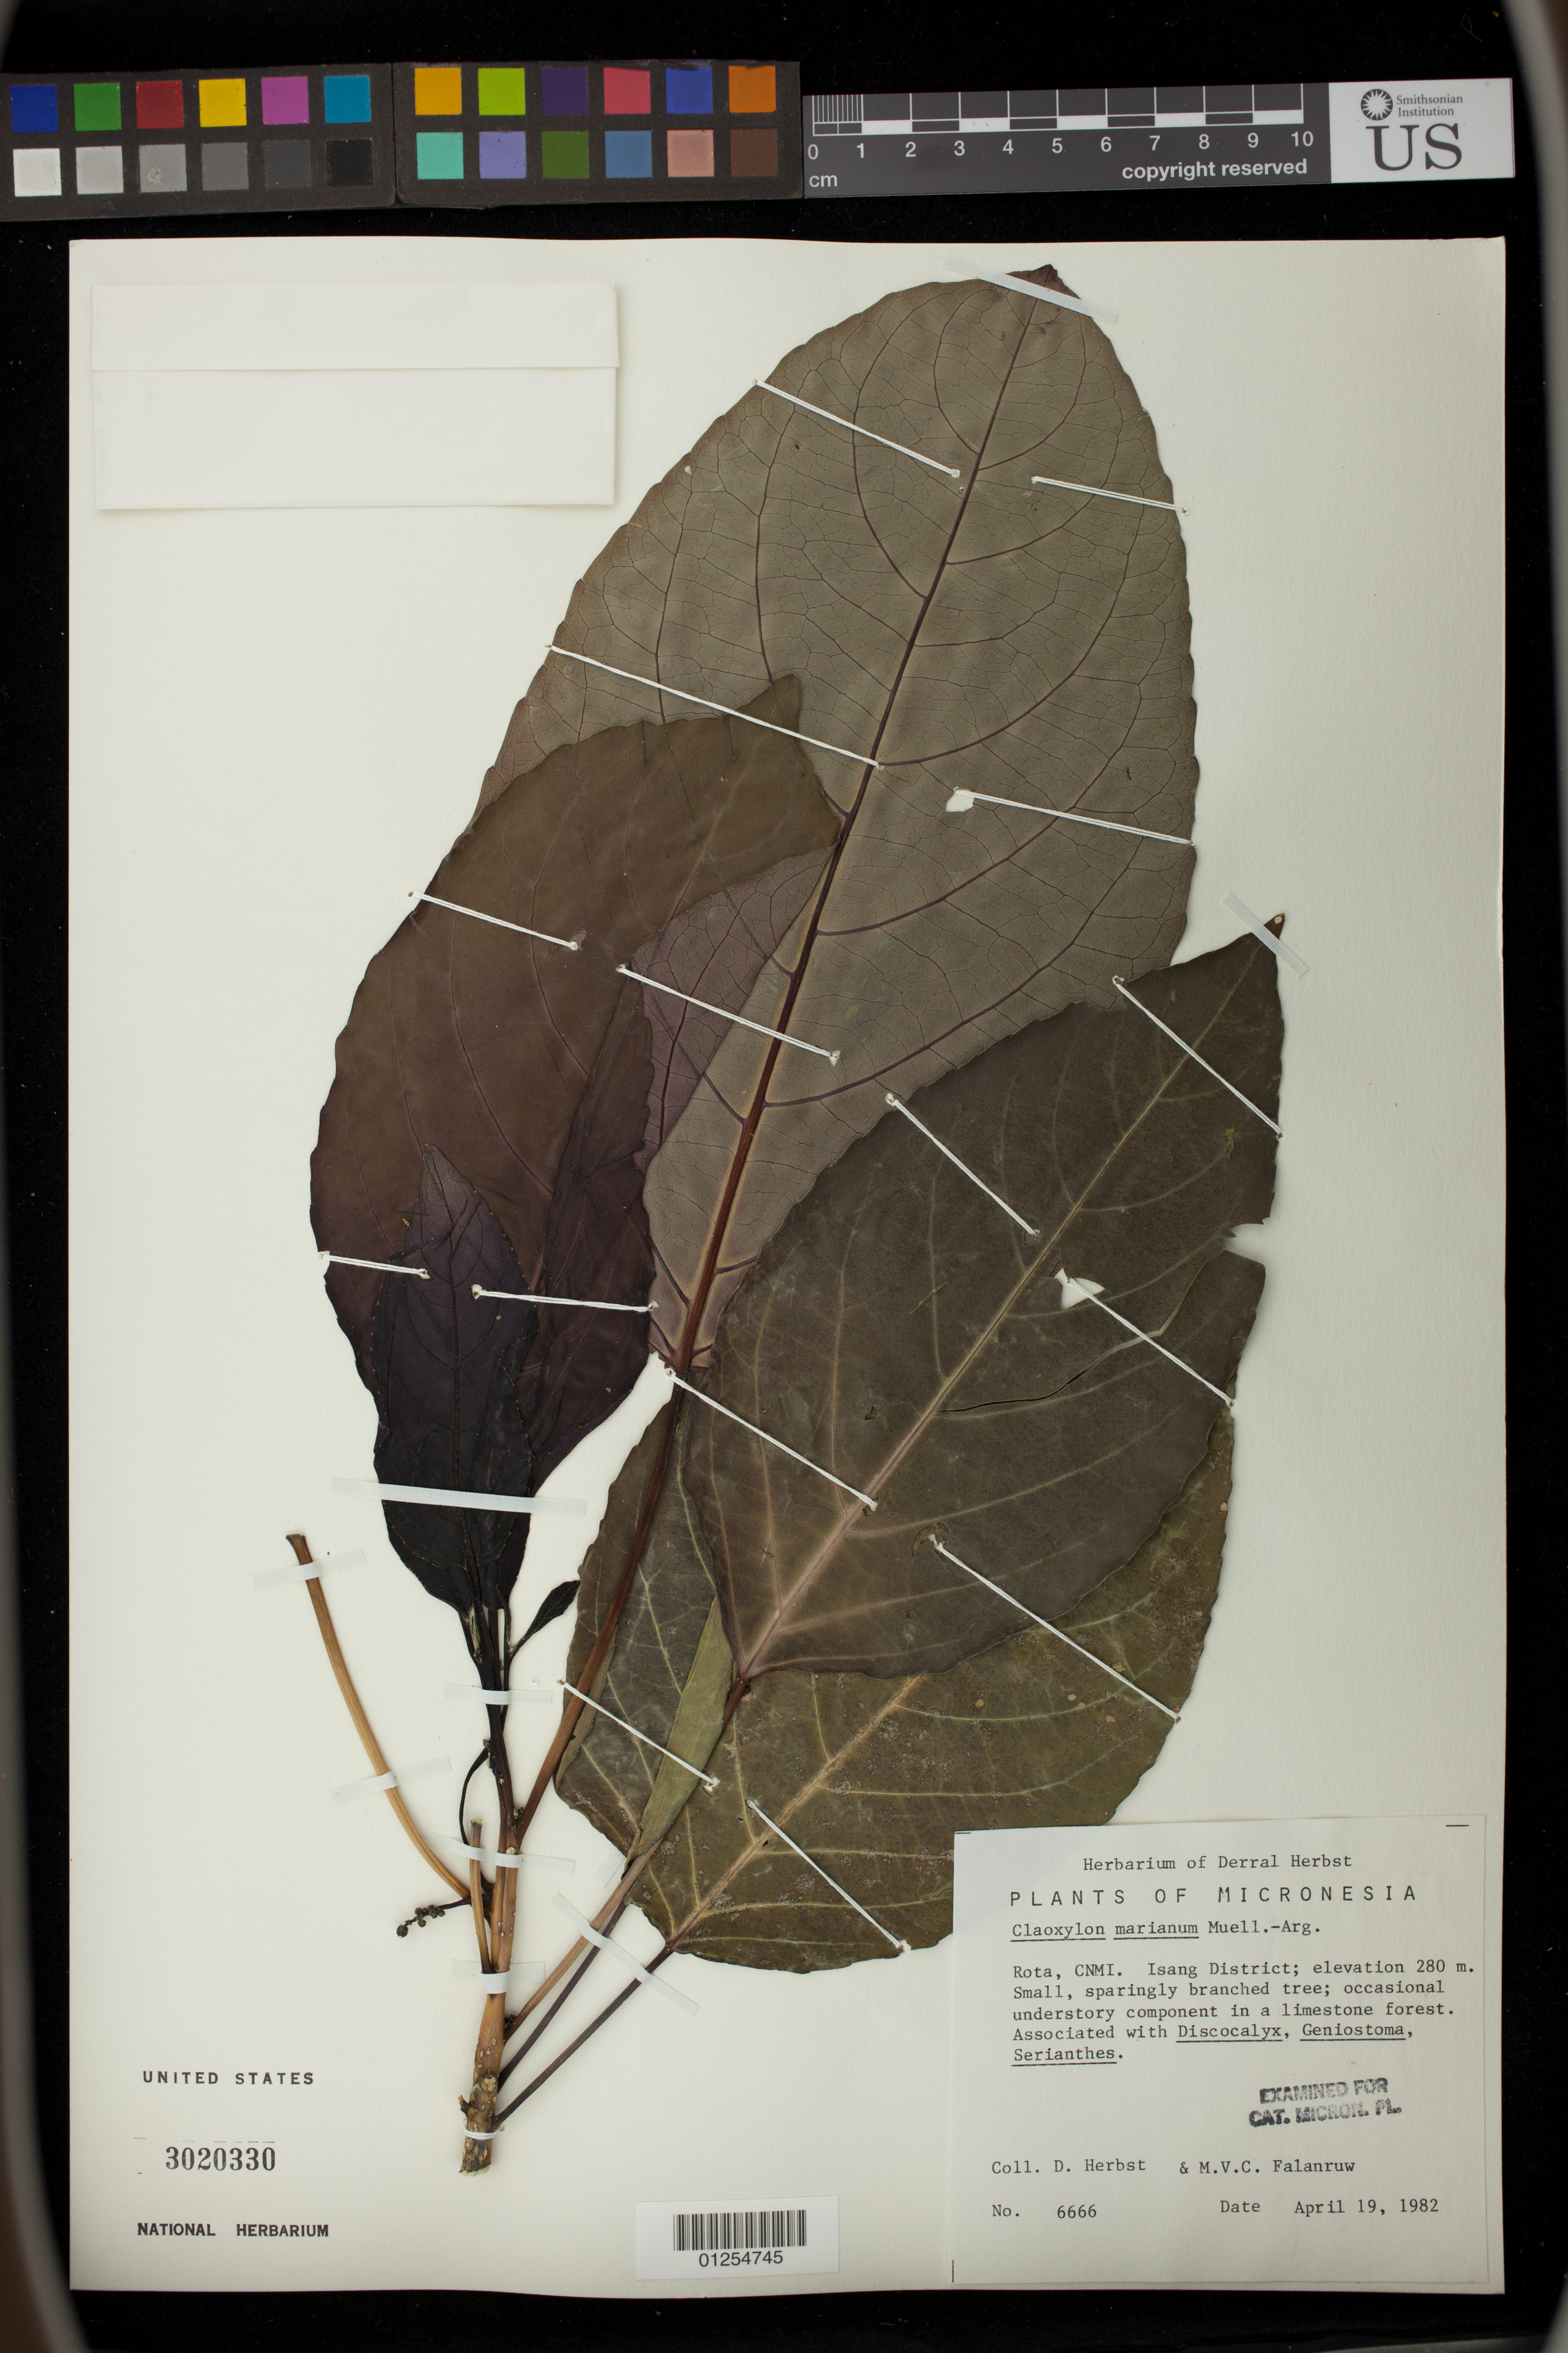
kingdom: Plantae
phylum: Tracheophyta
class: Magnoliopsida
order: Malpighiales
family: Euphorbiaceae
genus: Claoxylon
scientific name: Claoxylon marianum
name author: Müll. Arg.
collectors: D. Herbst & M. V. Falanruw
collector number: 6666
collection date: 1982-04-19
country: Northern Mariana Islands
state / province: Rota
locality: Isang District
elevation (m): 280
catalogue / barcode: US 3020330